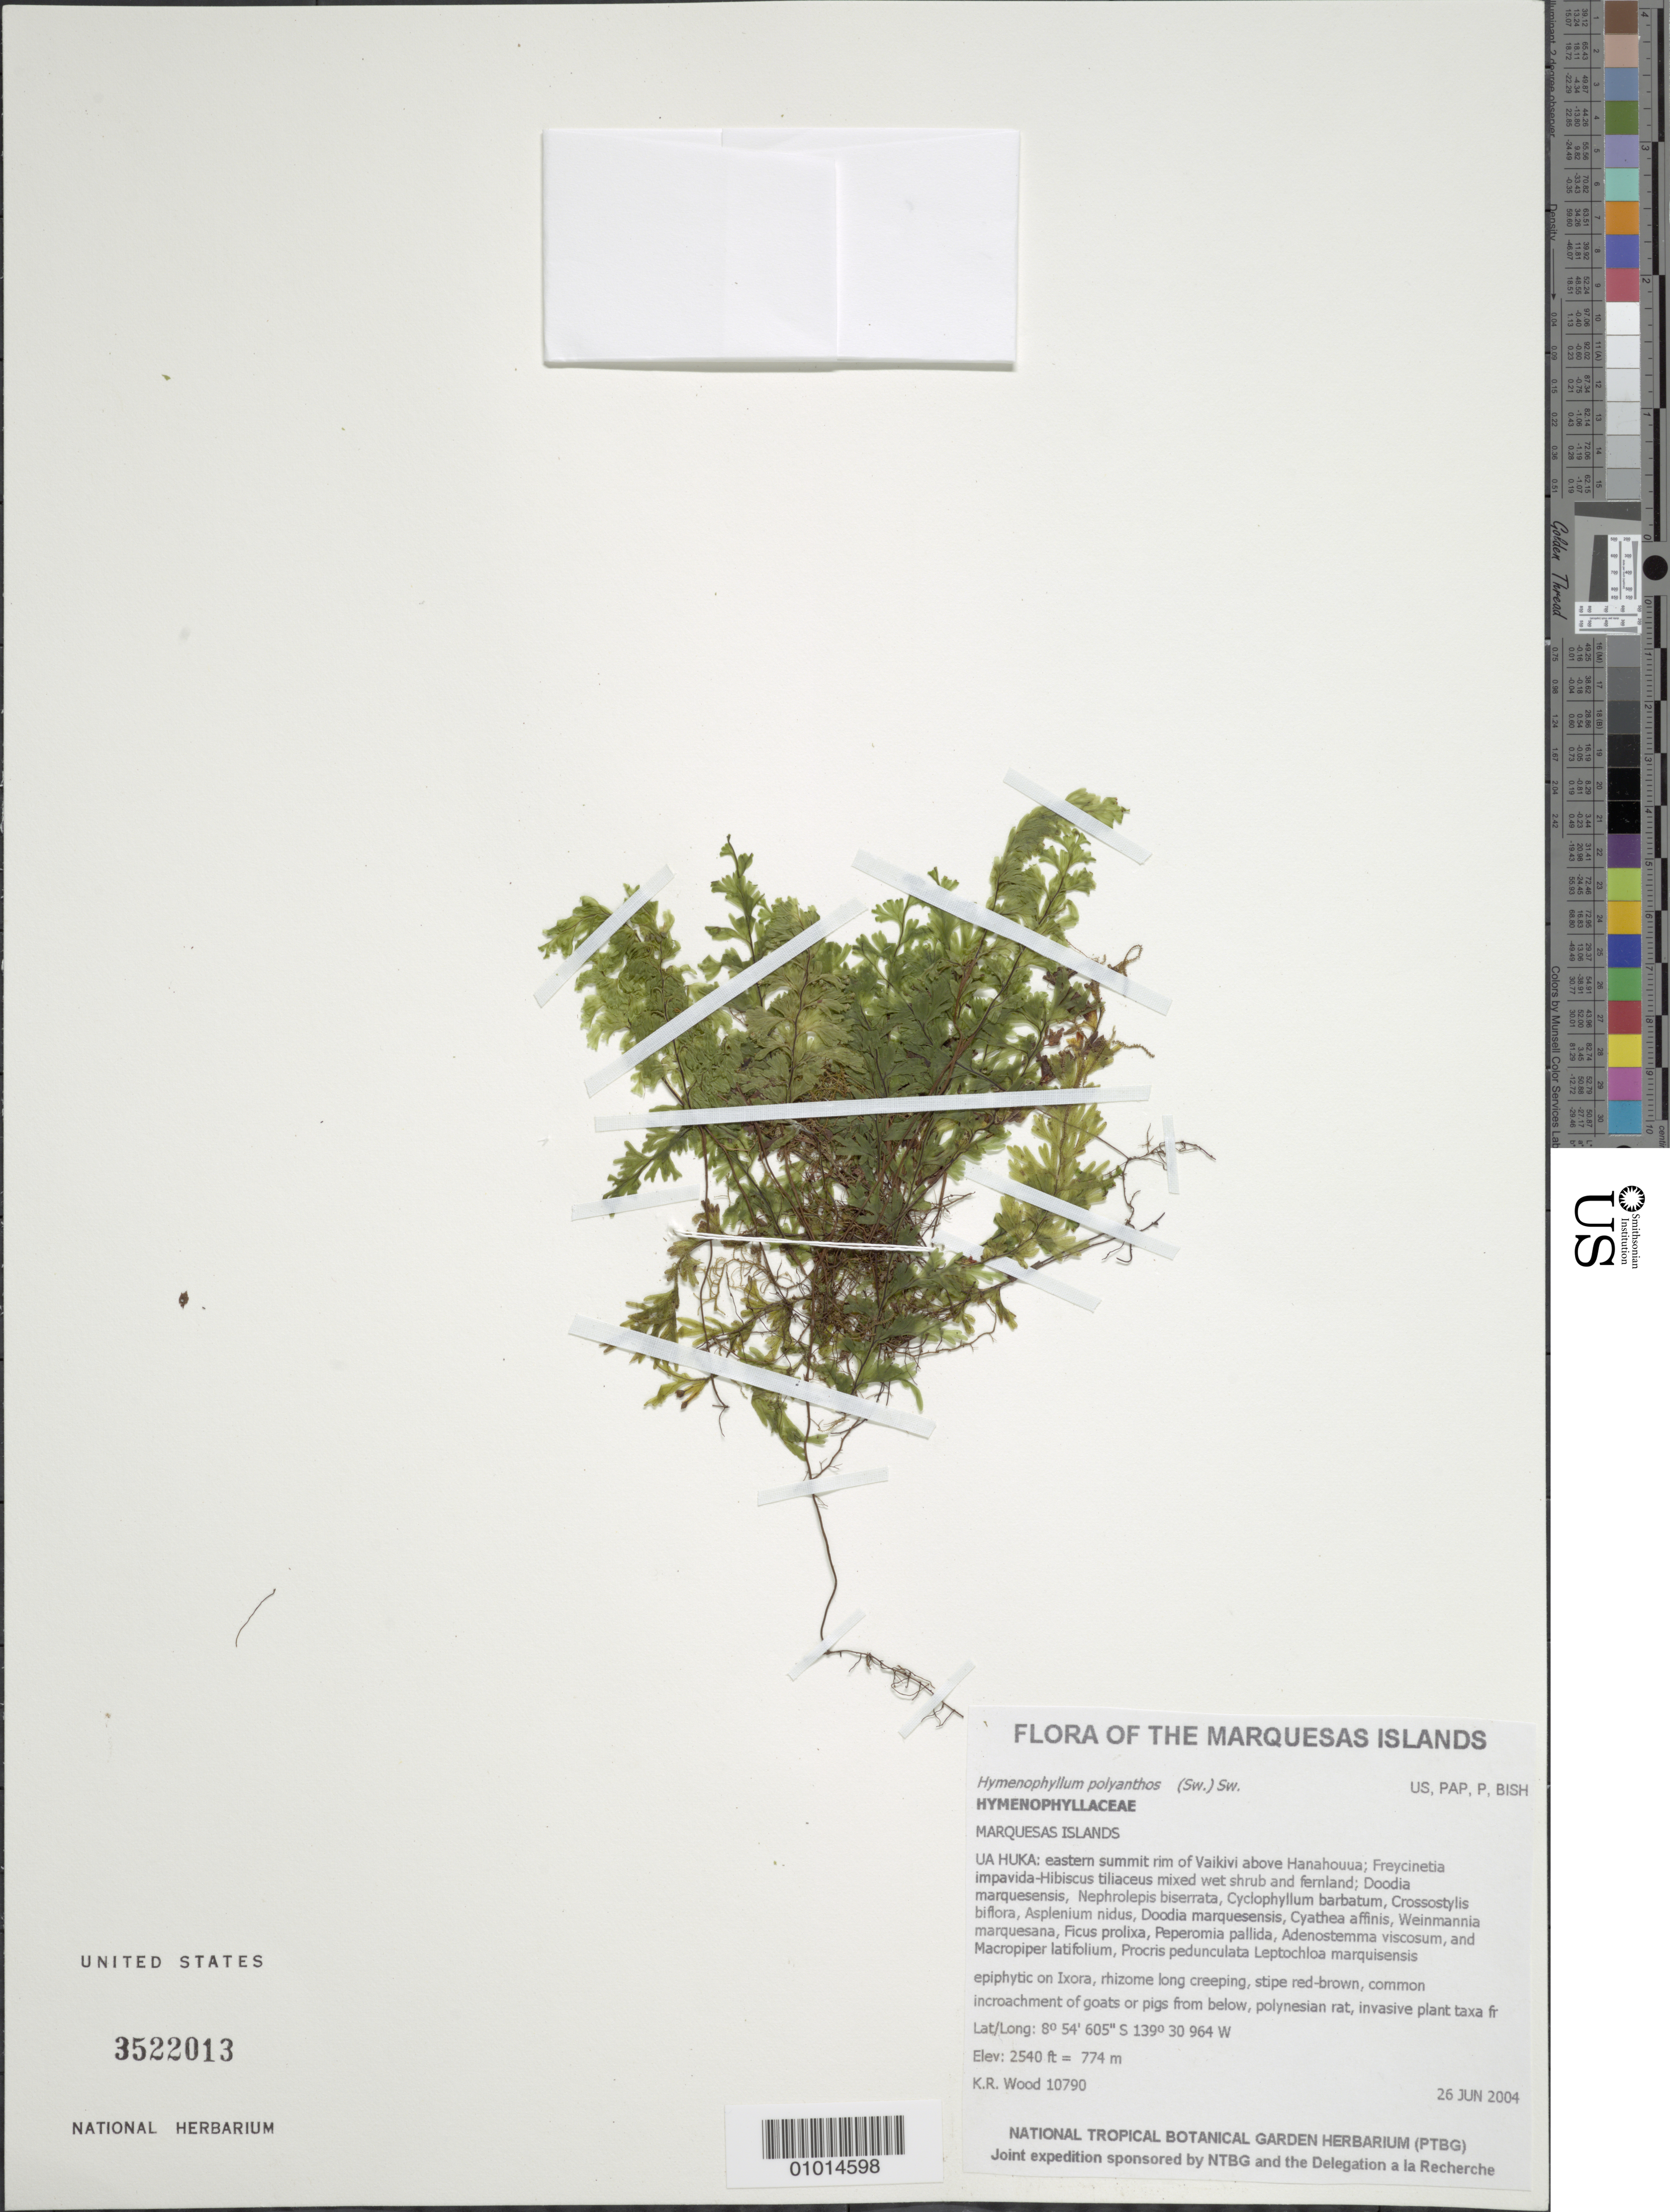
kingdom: Plantae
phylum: Tracheophyta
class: Polypodiopsida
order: Hymenophyllales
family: Hymenophyllaceae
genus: Hymenophyllum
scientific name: Hymenophyllum polyanthos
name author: (Sw.) Sw.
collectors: K. R. Wood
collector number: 10790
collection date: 2004-06-26/2004-06-27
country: French Polynesia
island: Ua Huka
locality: eastern summit rim of Vaikivi above Hanahouua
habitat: Freycinetia impavida-Hibiscus tiliaceus mixed wet shrub and fernland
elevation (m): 774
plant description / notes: incroachment of goats or pigs from below, polynesian rat, invasive plant taxa from below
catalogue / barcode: US 3522013